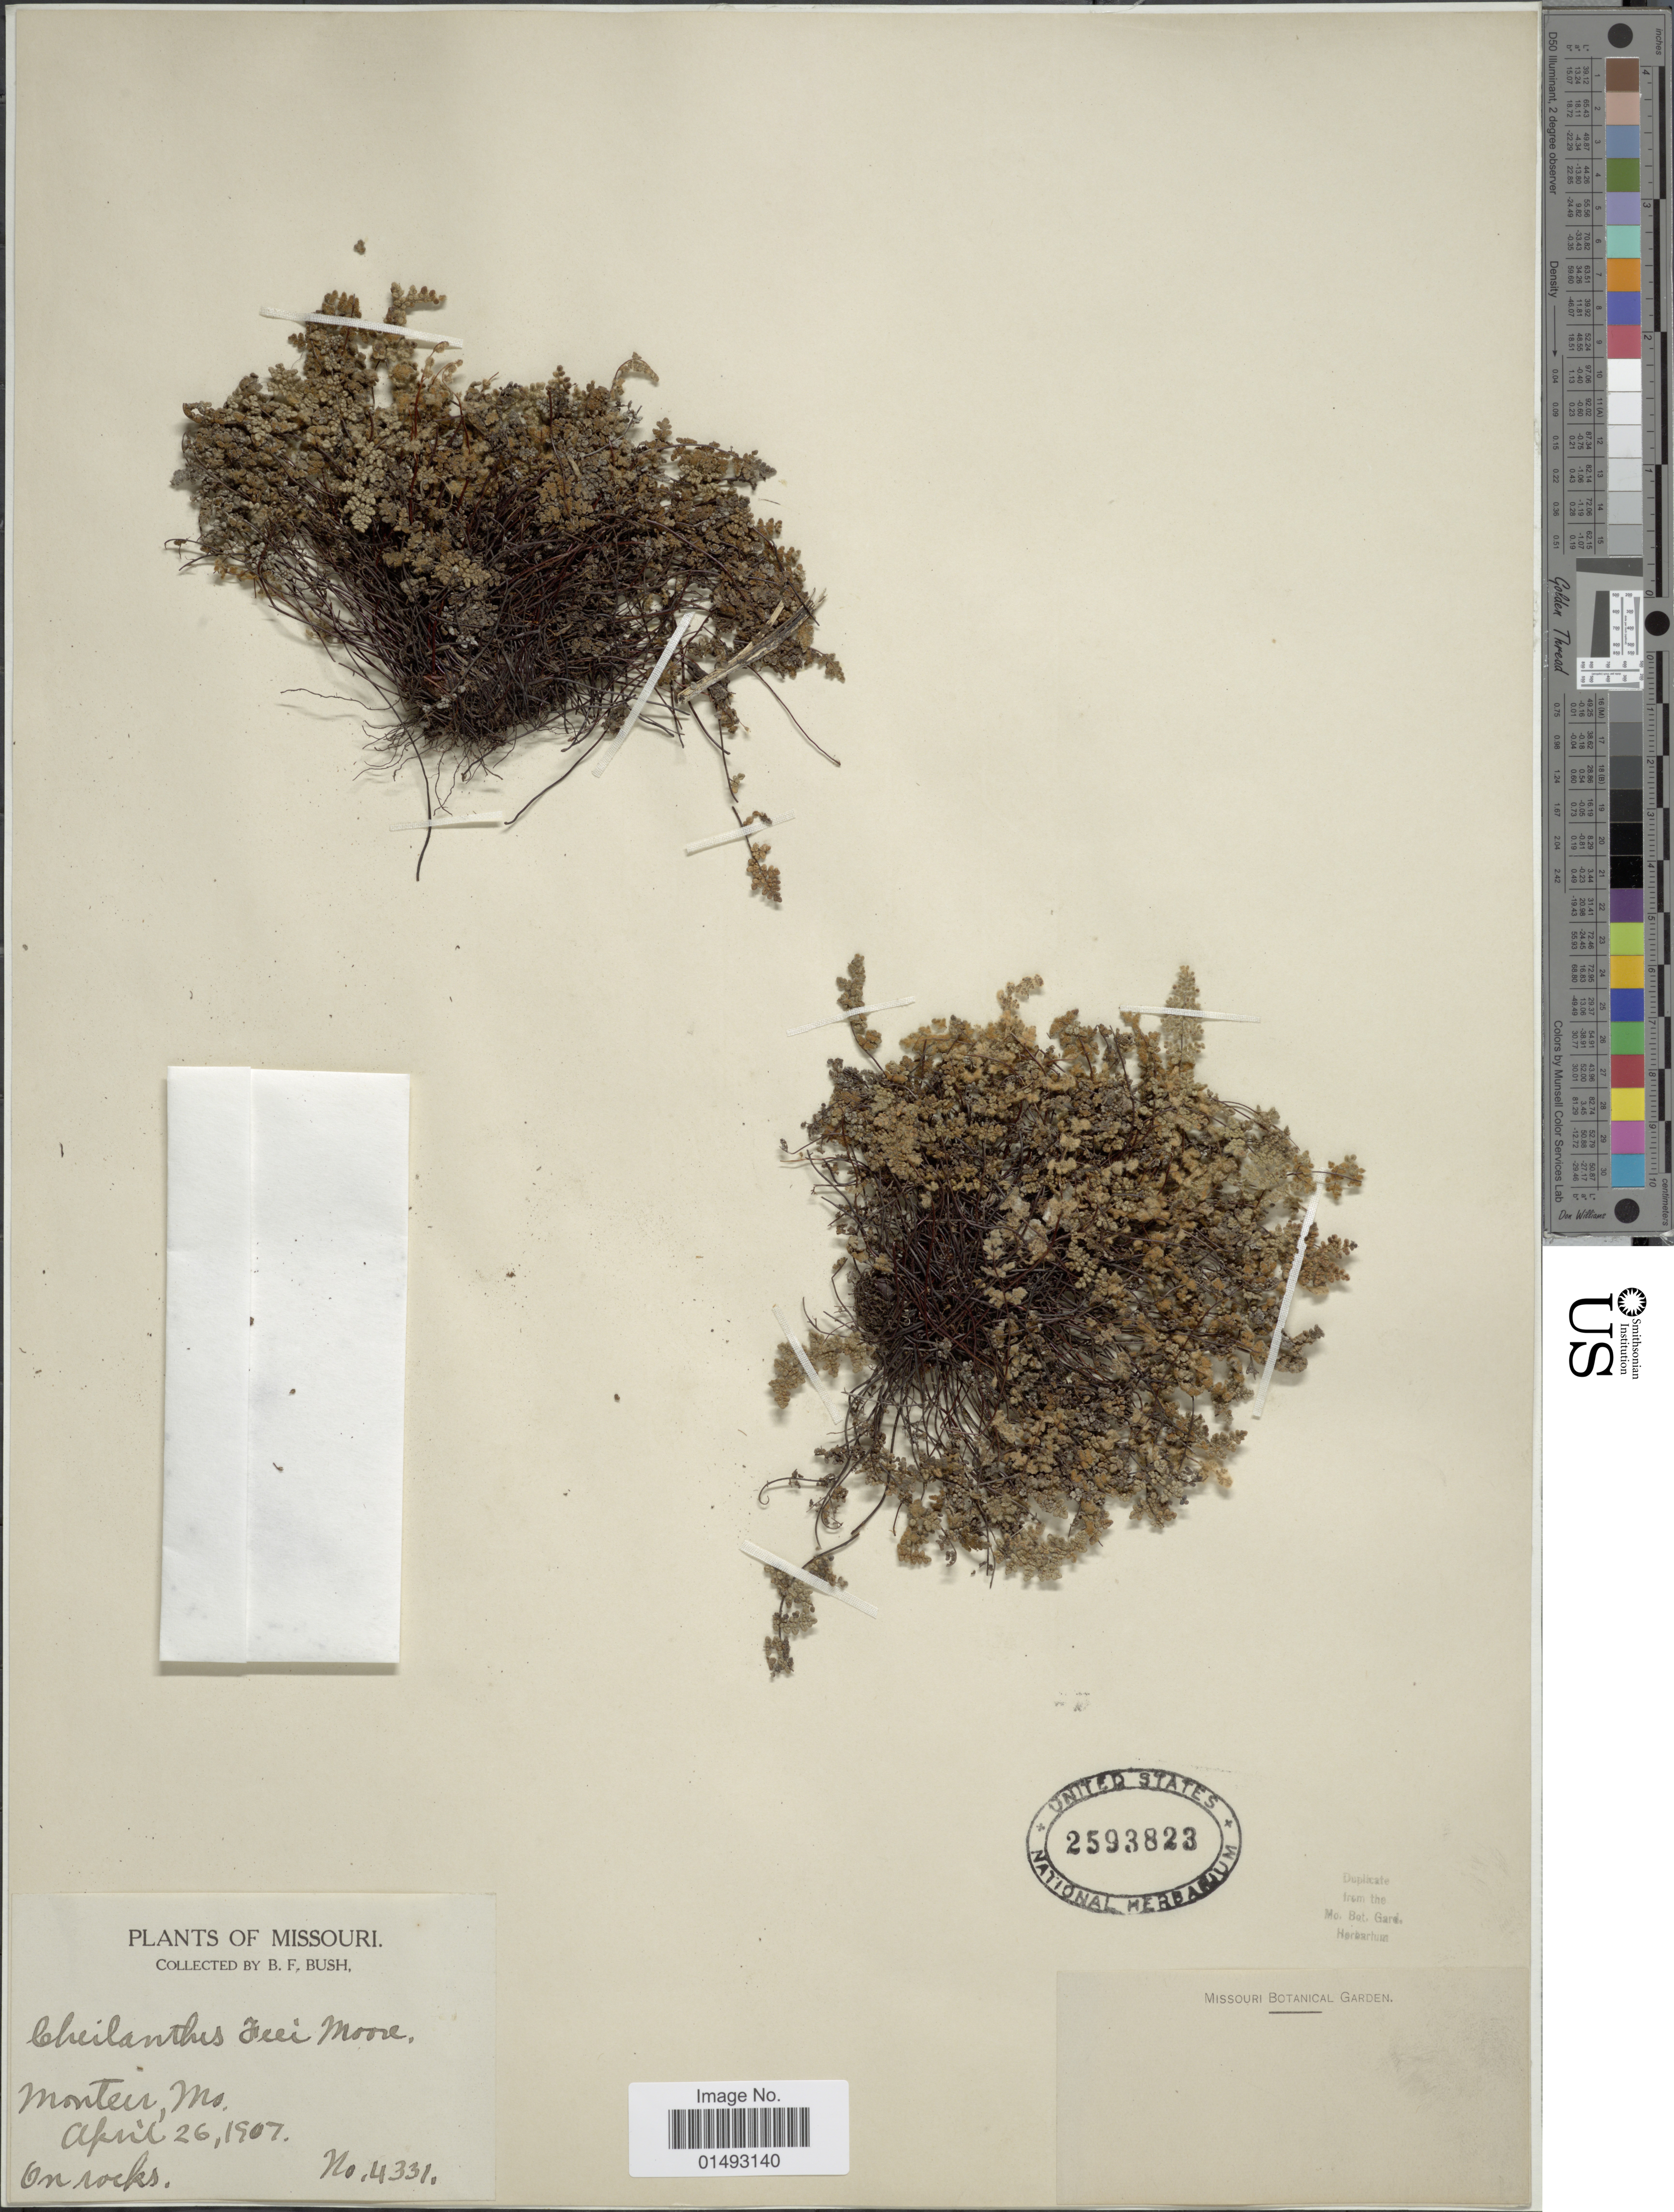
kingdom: Plantae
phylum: Tracheophyta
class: Polypodiopsida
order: Polypodiales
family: Pteridaceae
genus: Myriopteris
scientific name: Myriopteris gracilis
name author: Fée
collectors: B. F. Bush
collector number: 4331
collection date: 1907-04-26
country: United States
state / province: Missouri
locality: Monteir, Ms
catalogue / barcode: US 2593823